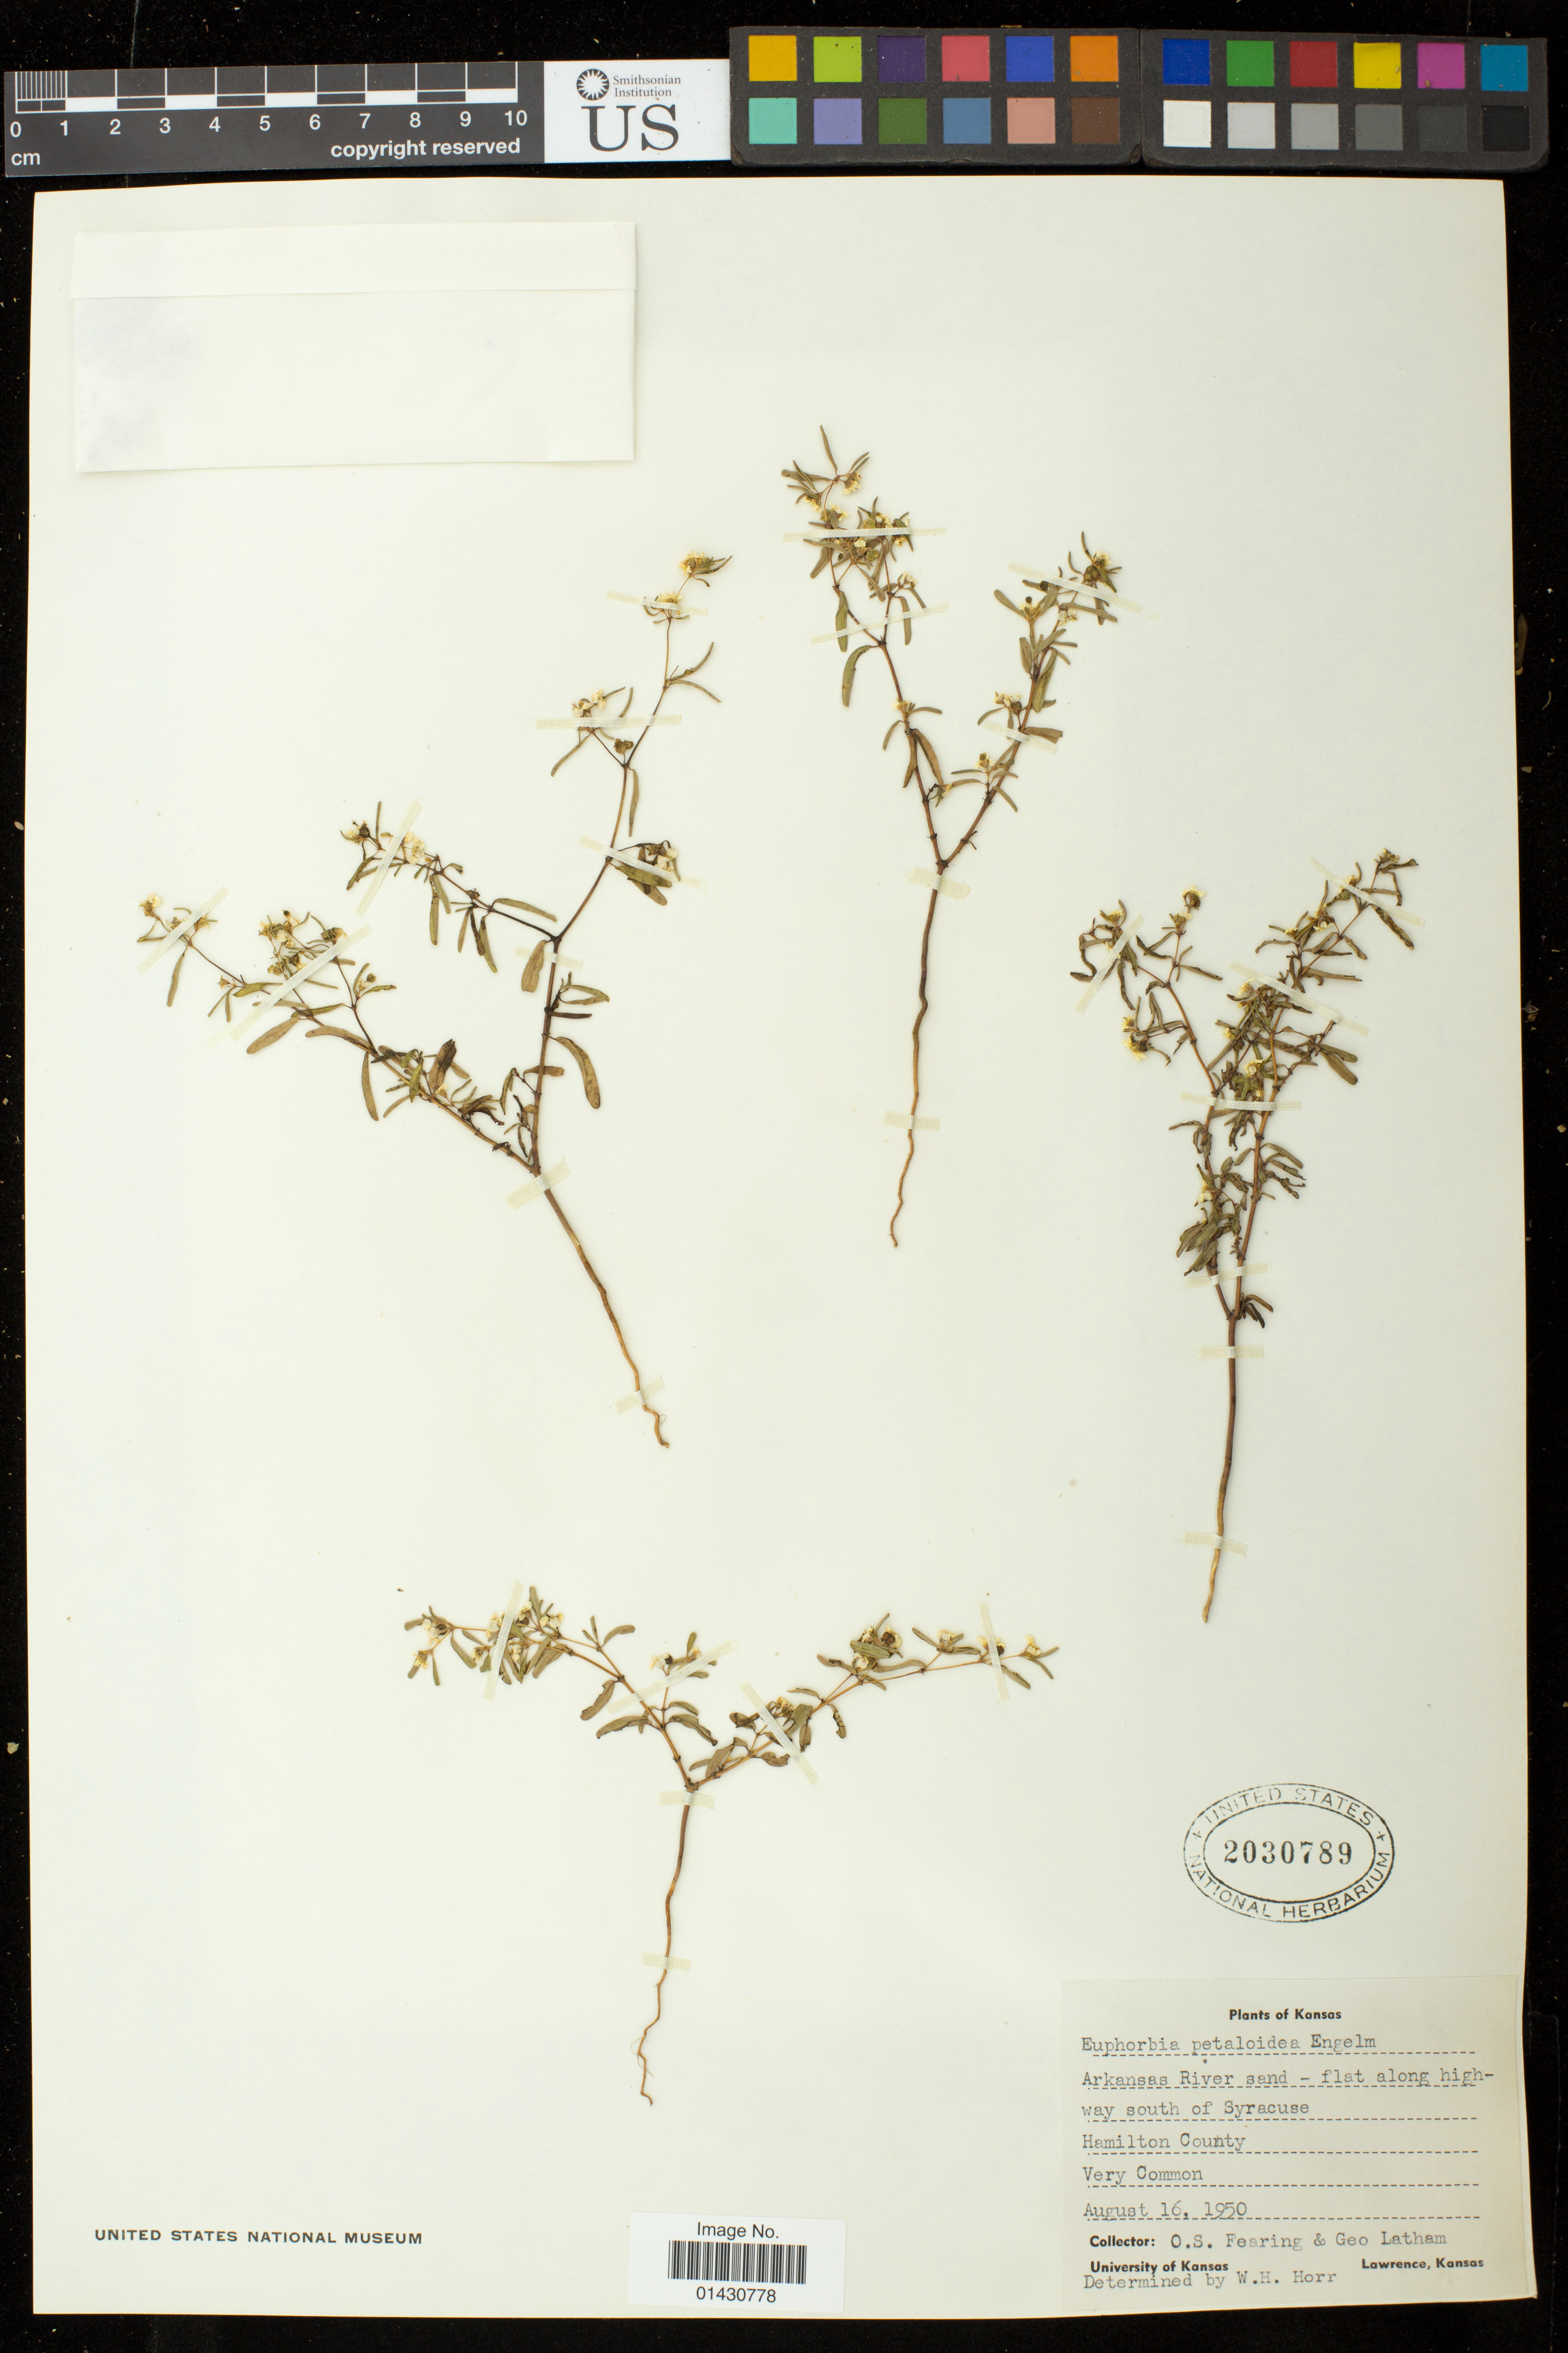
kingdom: Plantae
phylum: Tracheophyta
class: Magnoliopsida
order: Malpighiales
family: Euphorbiaceae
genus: Euphorbia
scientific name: Euphorbia missurica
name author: Raf.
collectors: O. S. Fearing & G. Latham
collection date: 1950-08-16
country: United States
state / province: Kansas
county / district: Hamilton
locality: Arkansas River sand - flat along highway south of Syracuse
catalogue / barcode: US 2030789